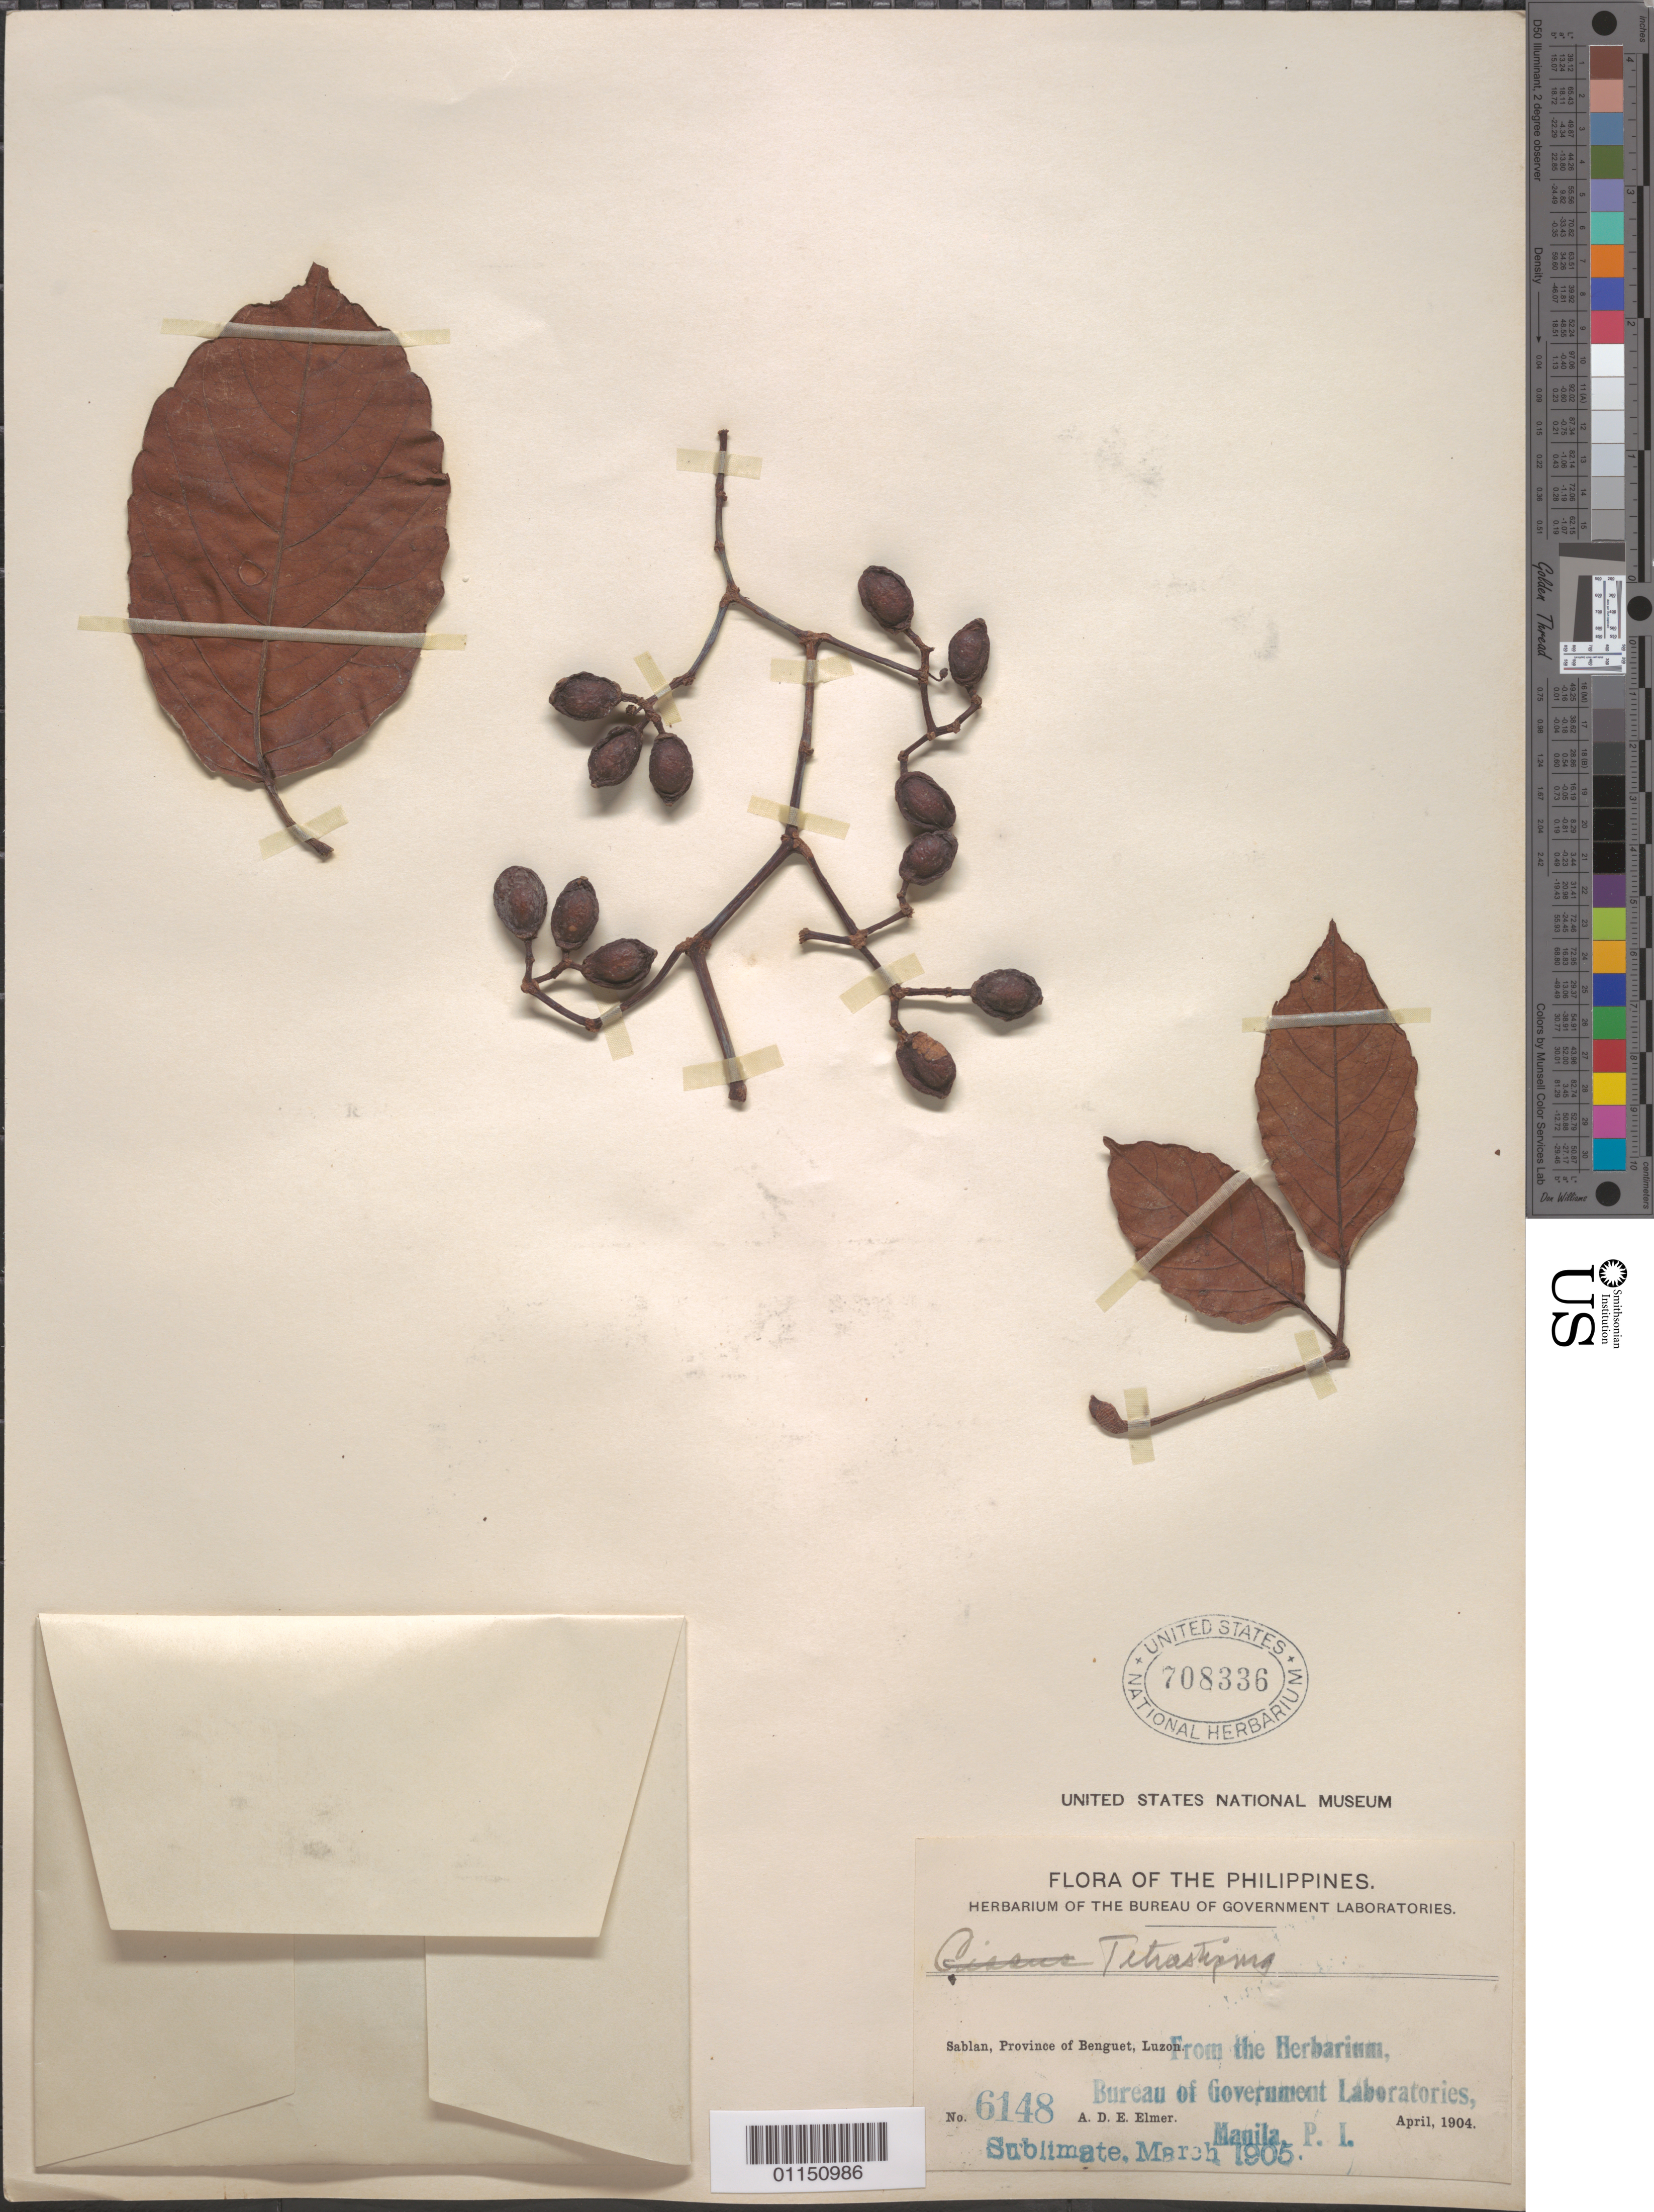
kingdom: Plantae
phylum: Tracheophyta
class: Magnoliopsida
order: Vitales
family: Vitaceae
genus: Tetrastigma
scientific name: Tetrastigma sp.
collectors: A. D. E. Elmer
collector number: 6148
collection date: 1904-04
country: Philippines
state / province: Cordillera (Administrative Region)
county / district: Benguet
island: Luzon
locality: Sablan,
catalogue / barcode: US 708336